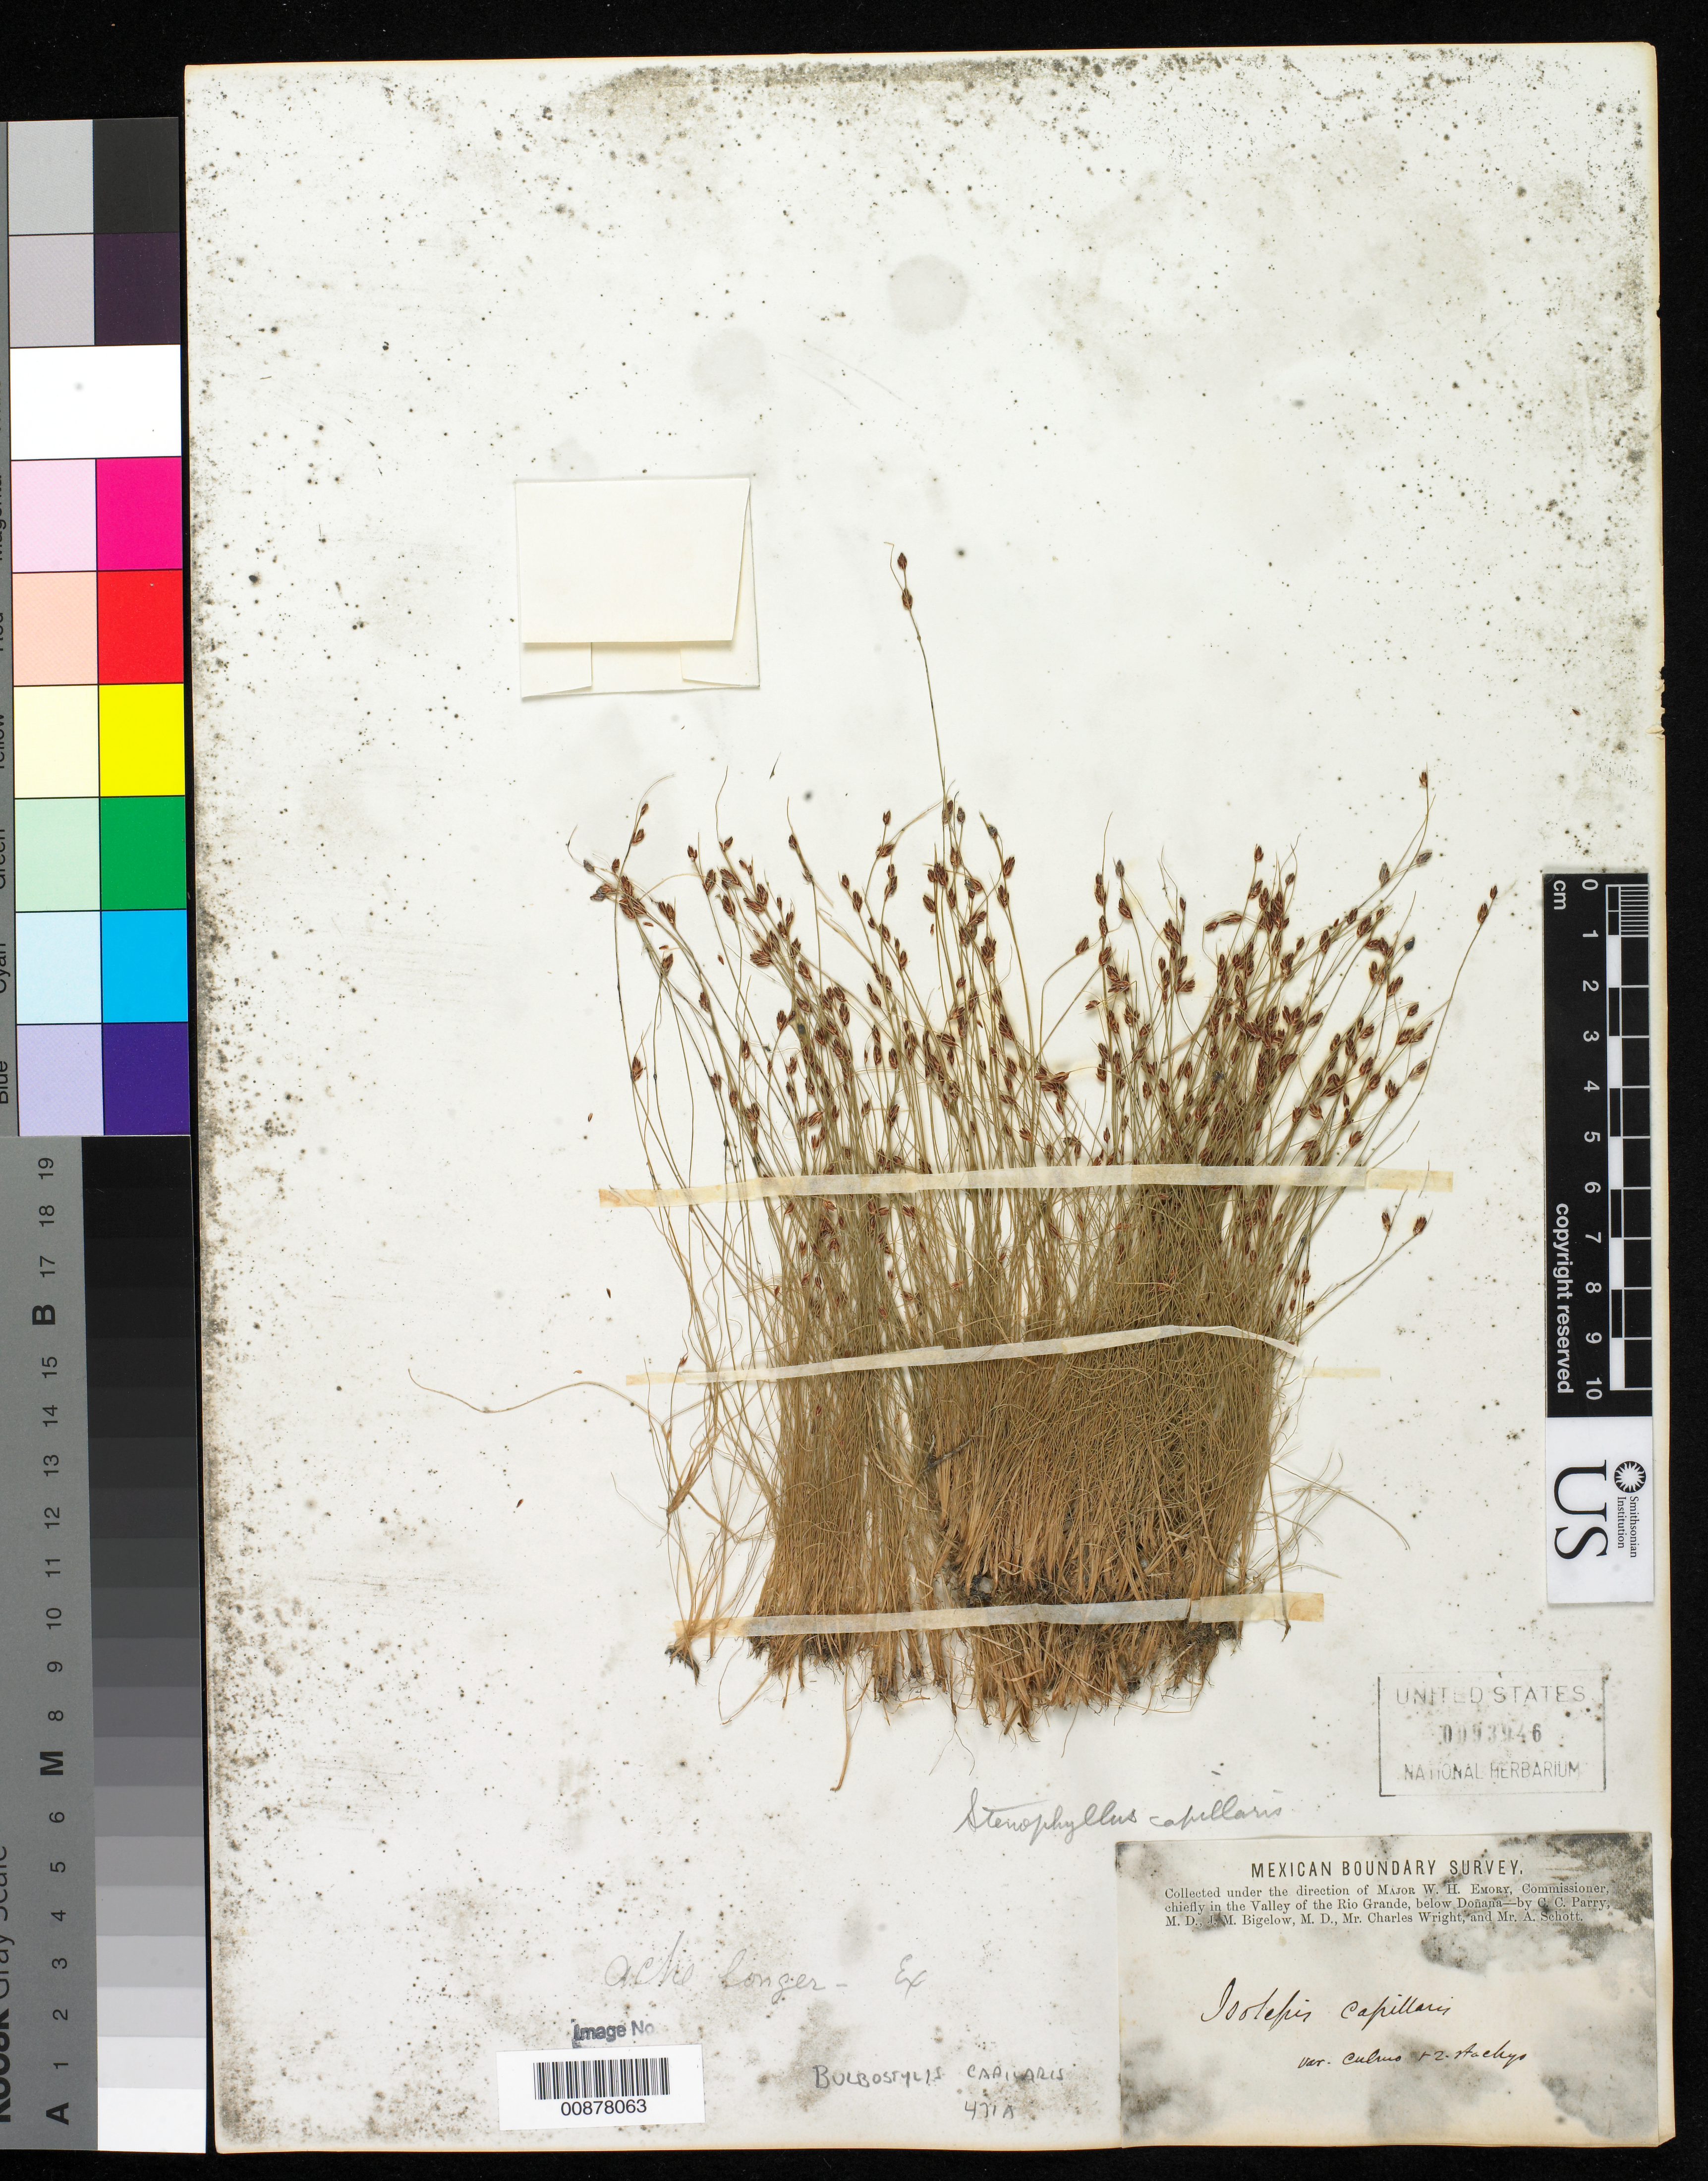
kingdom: Plantae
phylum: Tracheophyta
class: Liliopsida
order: Poales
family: Cyperaceae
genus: Bulbostylis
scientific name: Bulbostylis capillaris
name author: (L.) Kunth ex C.B. Clarke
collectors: C. C. Parry, J. M. Bigelow, C. Wright & A. C. V. Schott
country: United States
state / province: New Mexico / Texas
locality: Valley of the Rio Grande, below Doñana.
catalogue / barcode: US 93946